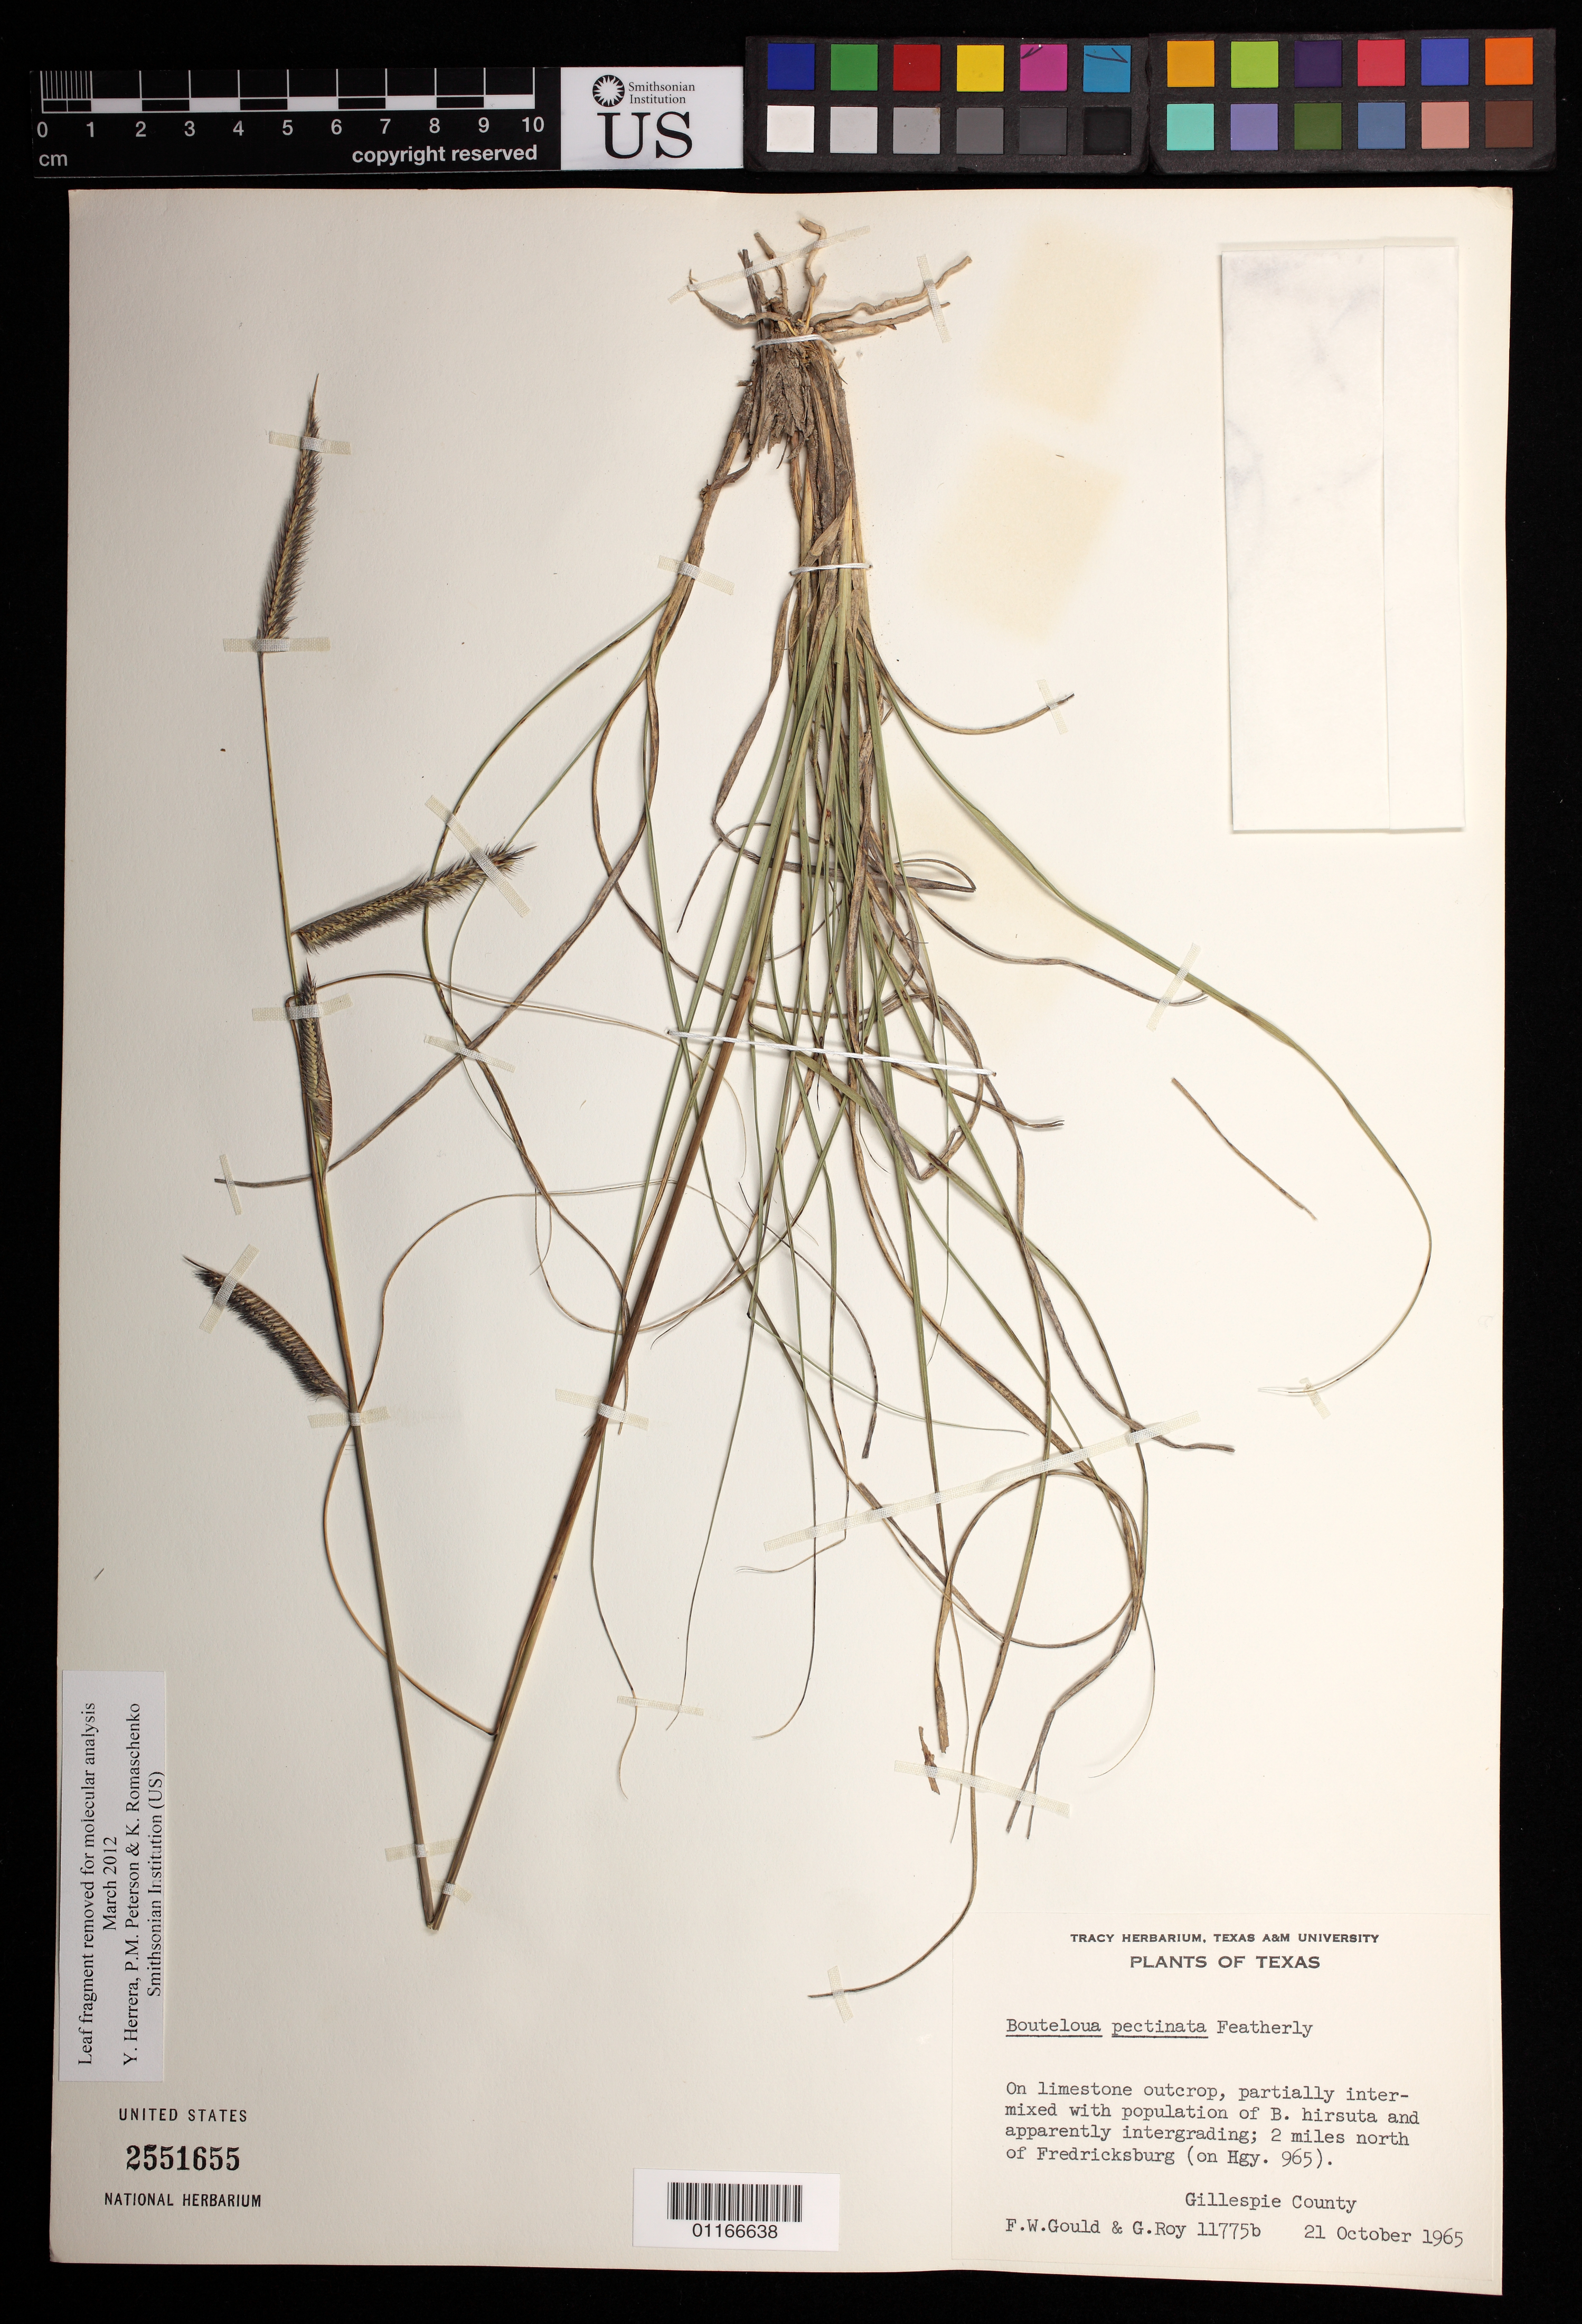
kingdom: Plantae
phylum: Tracheophyta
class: Liliopsida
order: Poales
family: Poaceae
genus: Bouteloua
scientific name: Bouteloua pectinata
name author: Featherly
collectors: F. W. Gould & G. Roy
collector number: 11775b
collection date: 1965-10-21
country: United States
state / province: Texas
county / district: Gillespie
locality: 2 miles North of Fredricksburg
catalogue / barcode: US 2551655